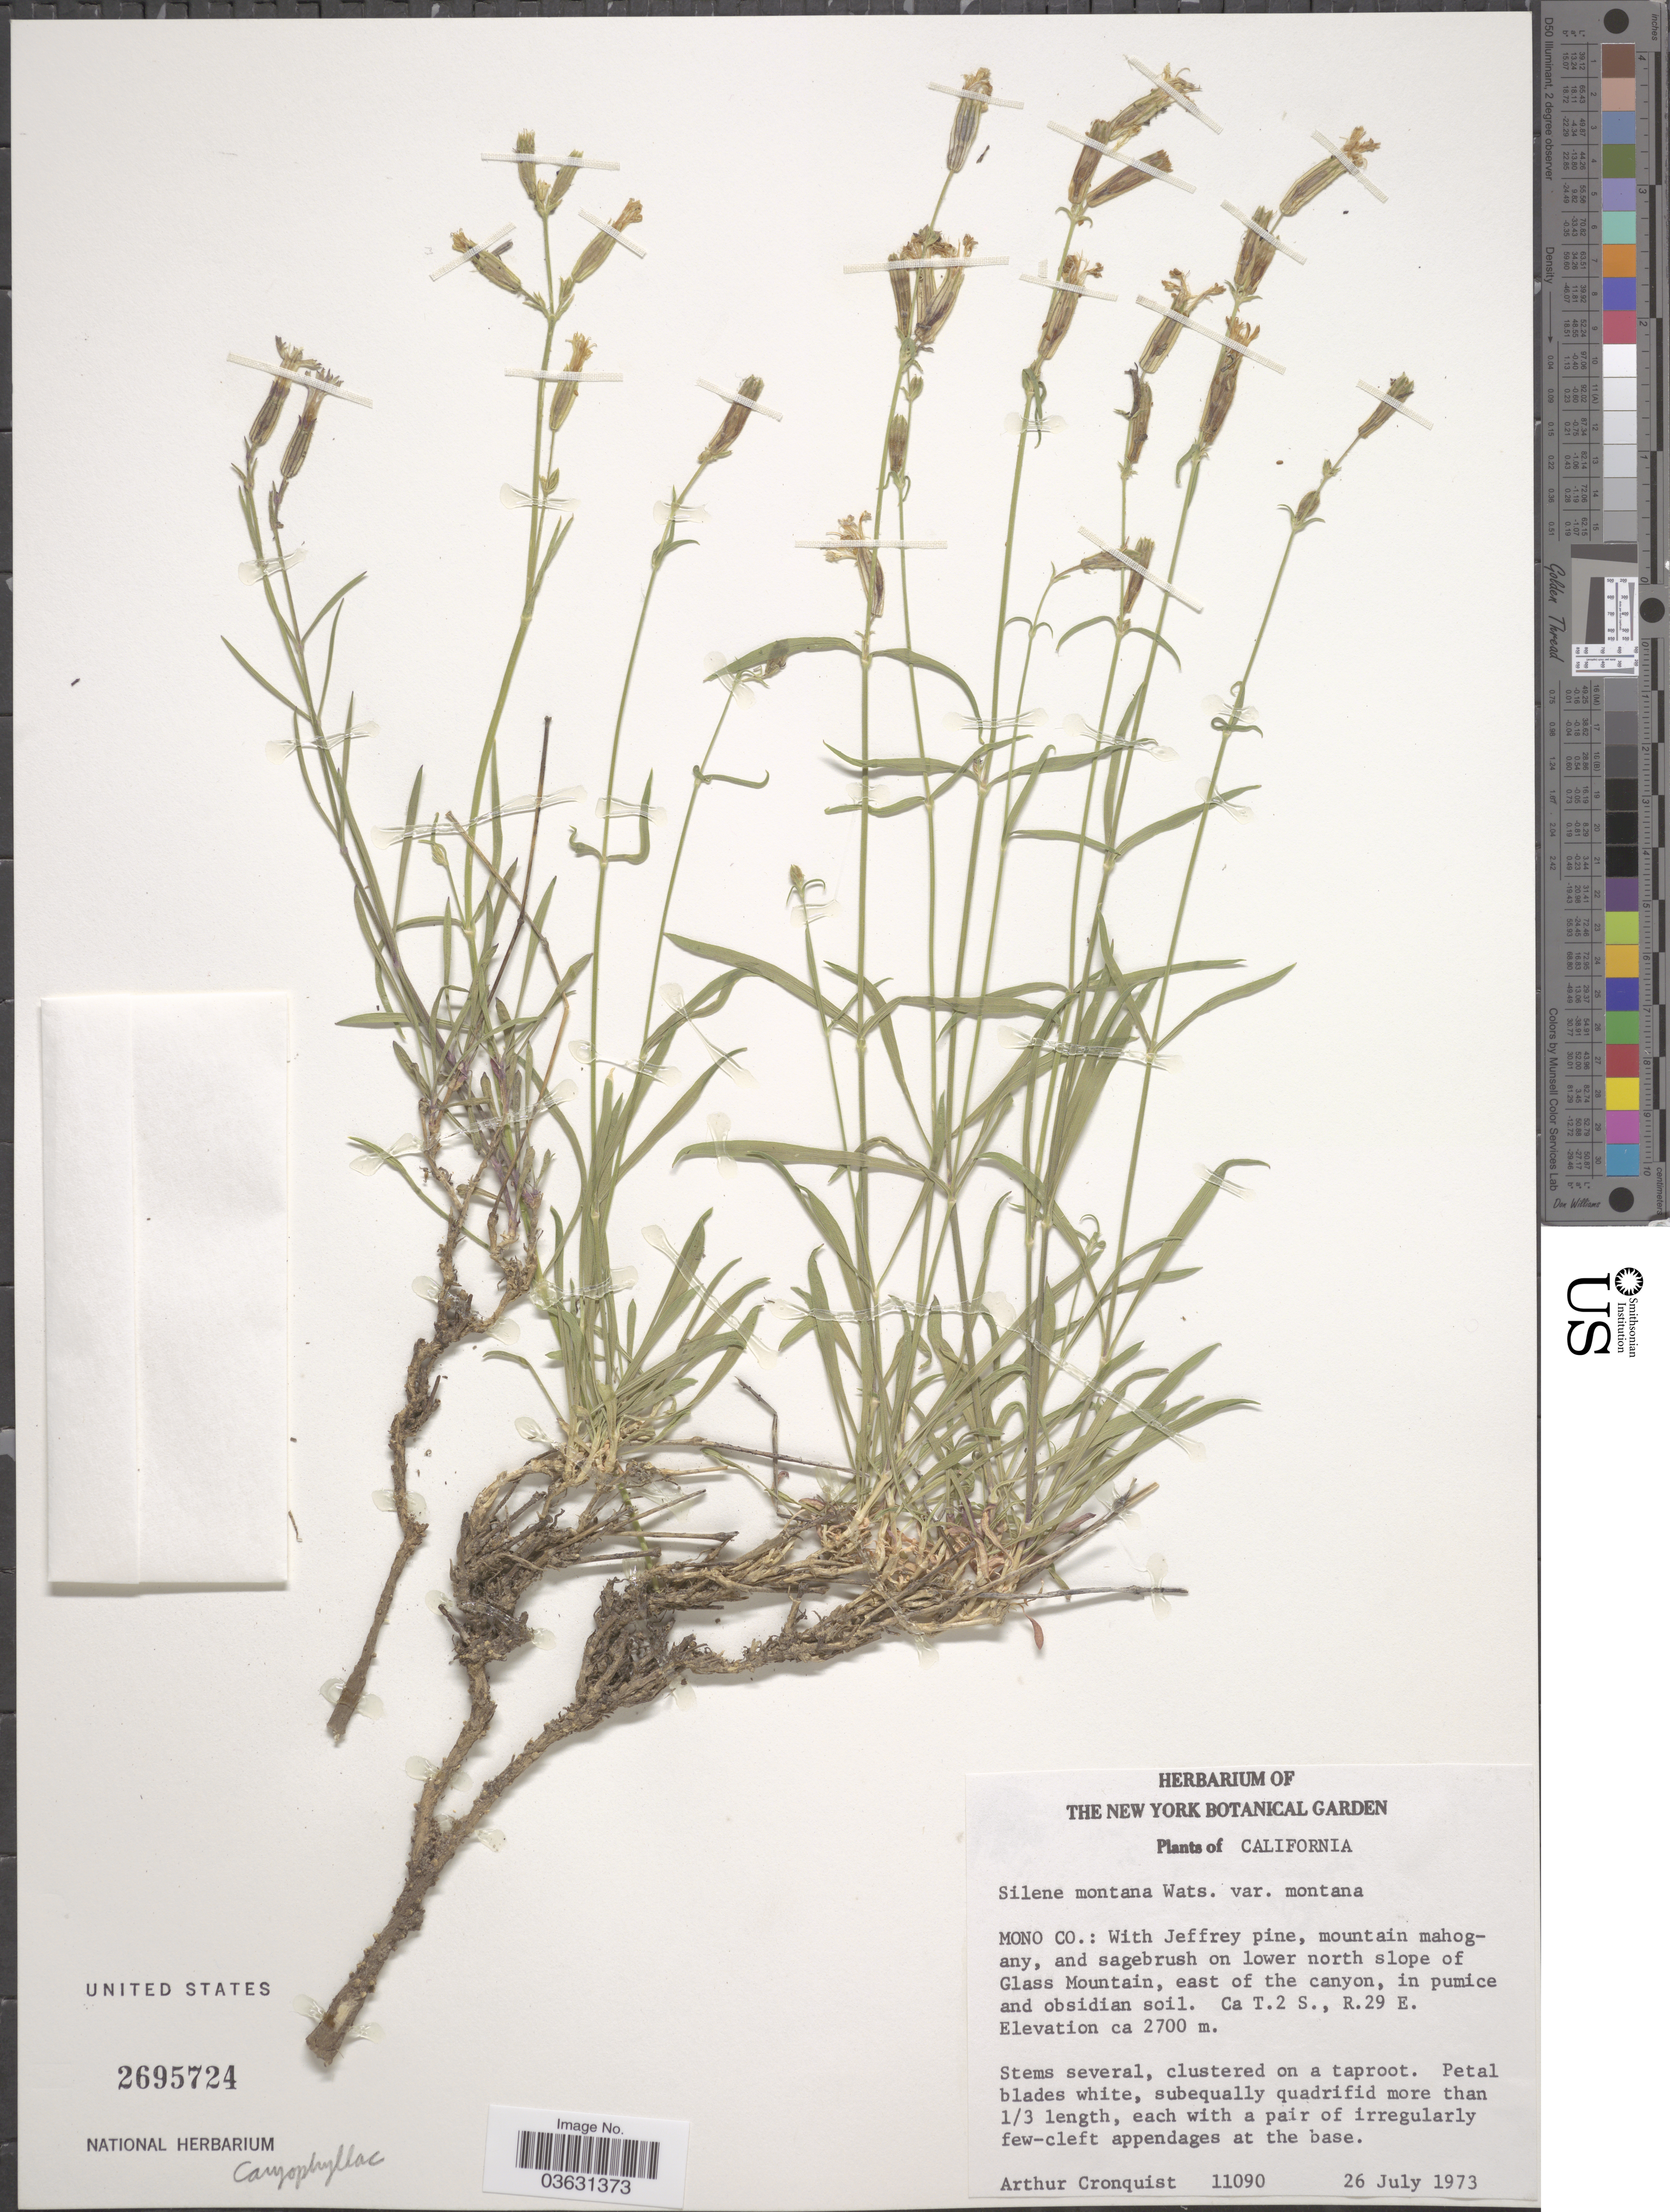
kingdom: Plantae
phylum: Tracheophyta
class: Magnoliopsida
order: Caryophyllales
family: Caryophyllaceae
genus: Silene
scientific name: Silene montana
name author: Arrond.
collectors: A. J. Cronquist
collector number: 11090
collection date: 1973-07-26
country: United States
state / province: California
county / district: Mono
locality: Mono Co.: With Jeffrey pine, mountain mahogany, and sagebrush on lower north slope of Glass Mountain, east of the canyon. Ca T.2 S., R.29 E.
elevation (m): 2700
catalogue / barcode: US 2695724